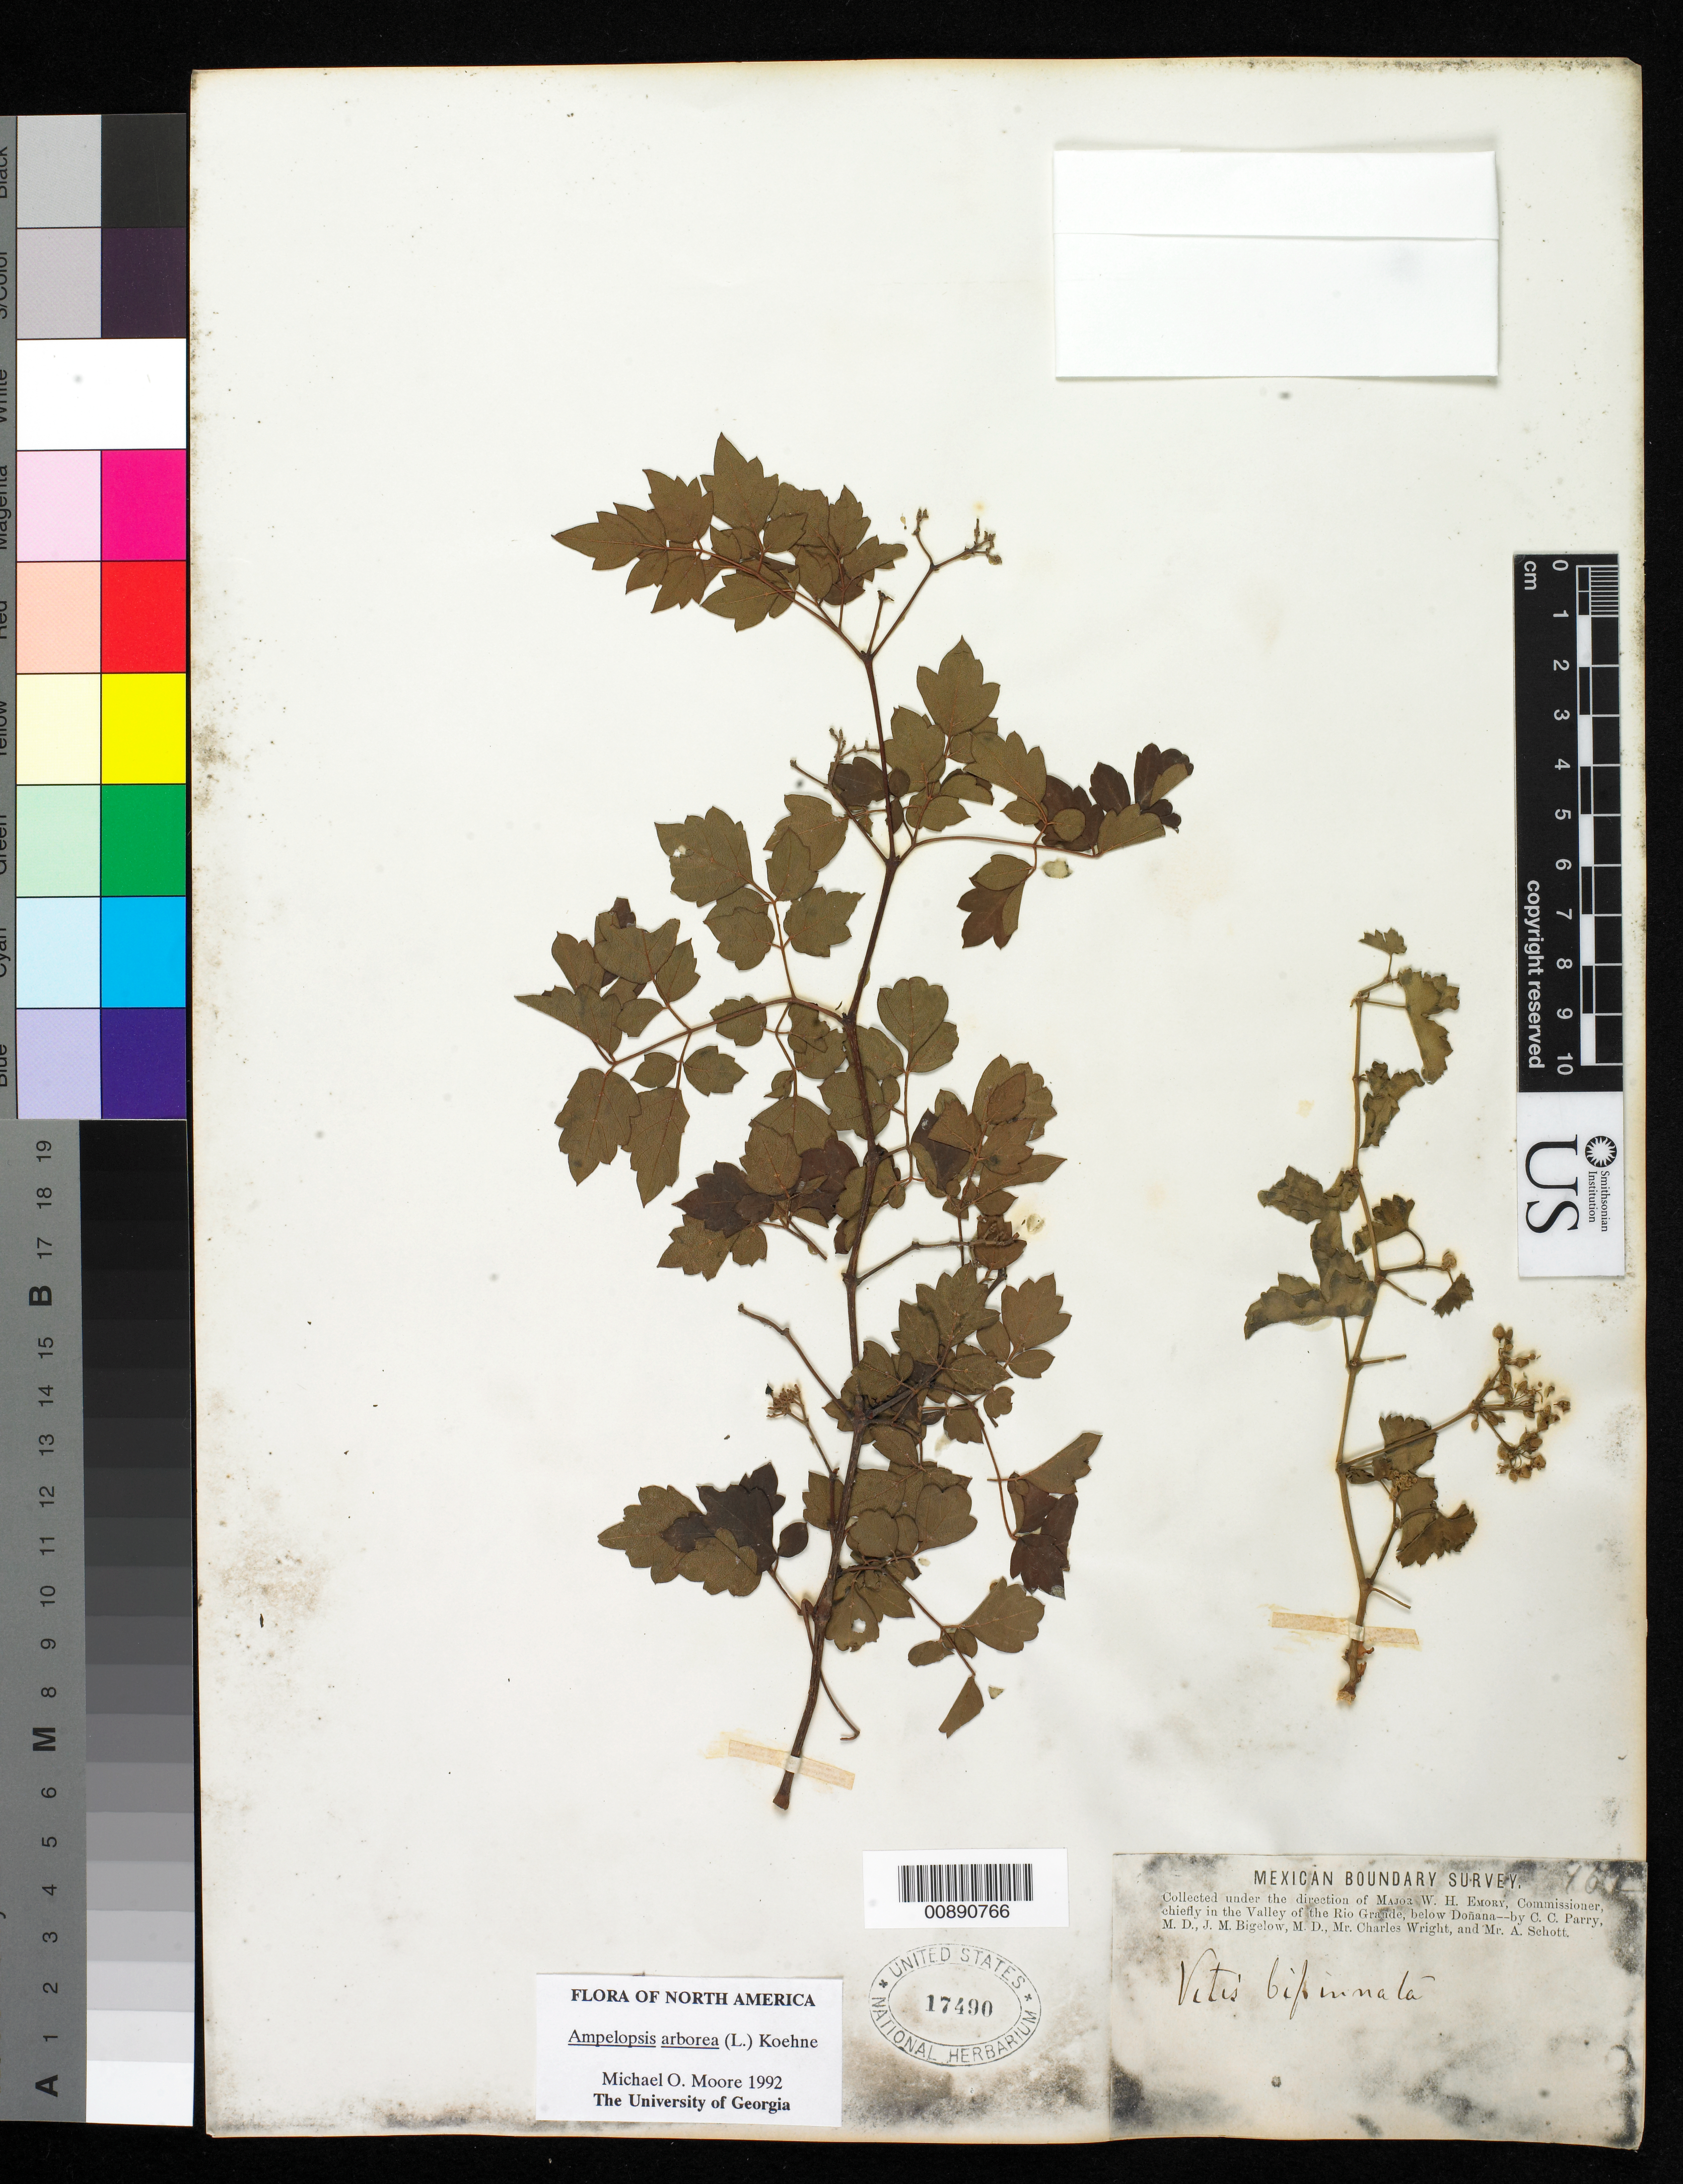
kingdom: Plantae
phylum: Tracheophyta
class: Magnoliopsida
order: Vitales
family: Vitaceae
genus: Ampelopsis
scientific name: Ampelopsis arborea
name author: (L.) Koehne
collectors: C. C. Parry, J. M. Bigelow, C. Wright & A. C. V. Schott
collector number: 162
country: United States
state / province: New Mexico / Texas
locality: Valley of the Rio Grande, below Doñana.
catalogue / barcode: US 17490